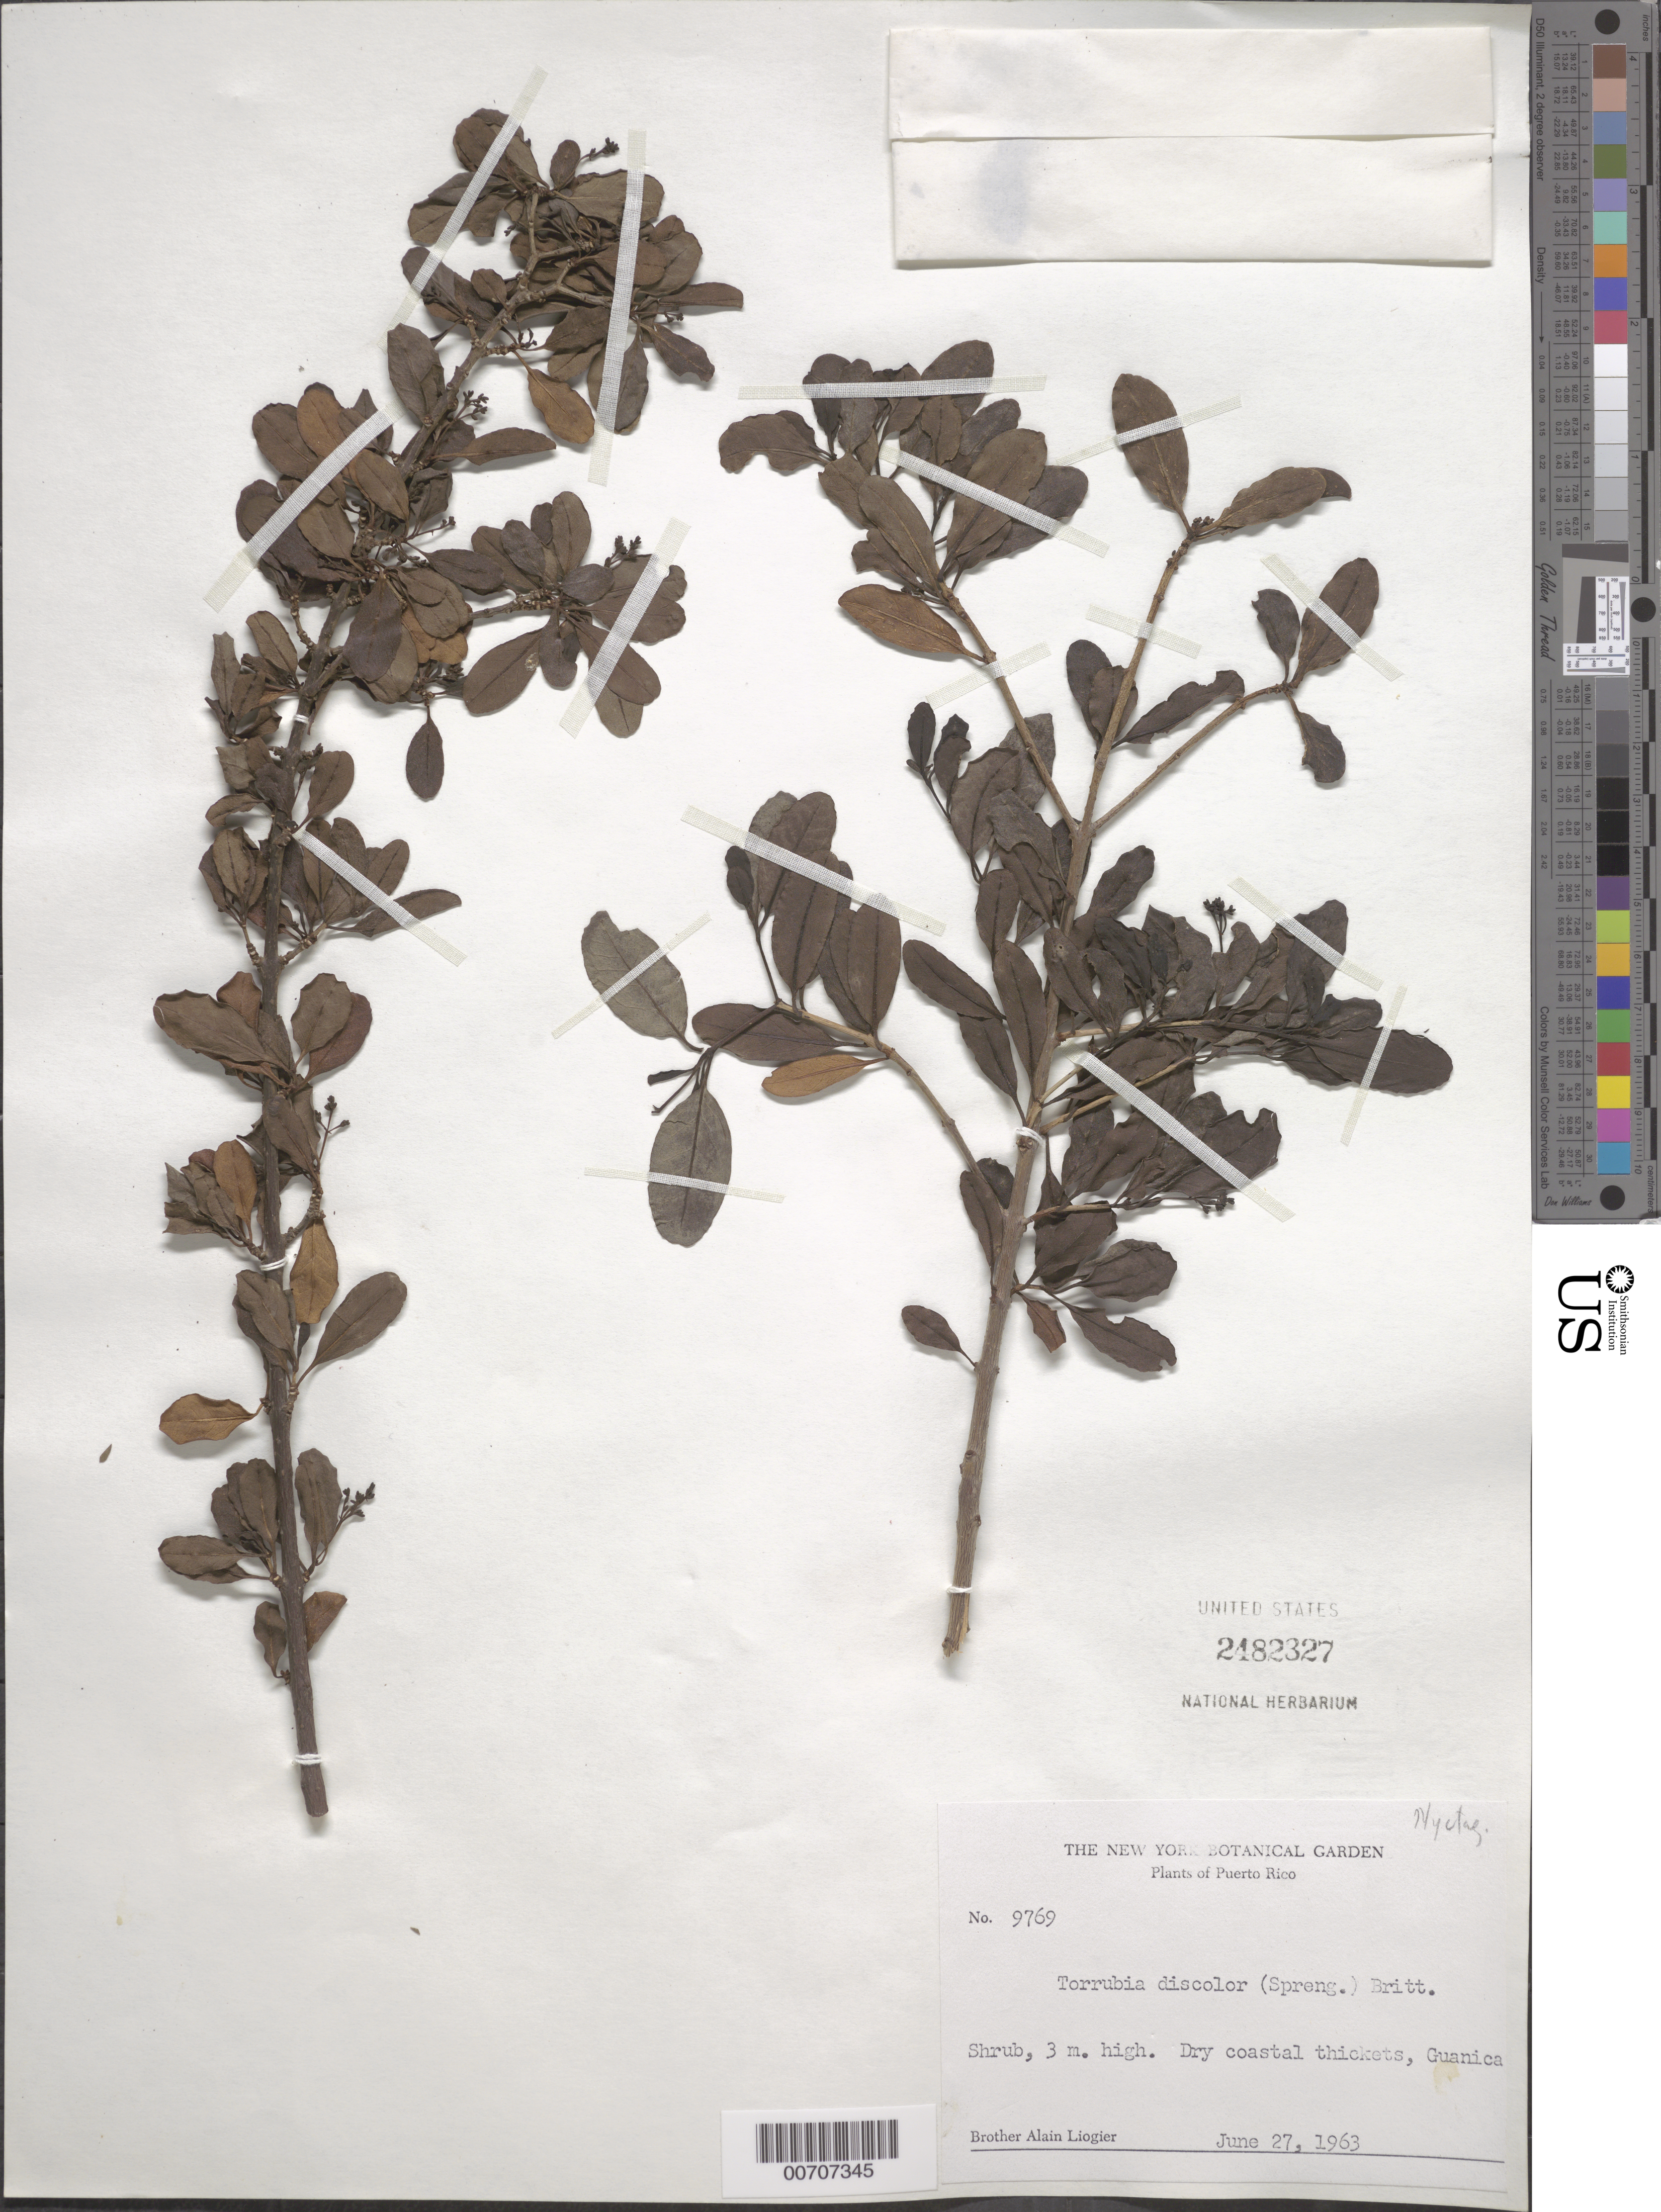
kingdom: Plantae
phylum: Tracheophyta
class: Magnoliopsida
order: Caryophyllales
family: Nyctaginaceae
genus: Guapira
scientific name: Guapira discolor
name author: (Spreng.) Little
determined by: Strong, Mark T., (BOT), Smithsonian Institution - National Museum of Natural History (UNITED STATES)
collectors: A. H. Liogier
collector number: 9769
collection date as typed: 27 Jun 1963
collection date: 1963-06-27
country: Puerto Rico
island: Greater Antilles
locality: Guanica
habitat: Dry coastal thickets.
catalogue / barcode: US 2482327